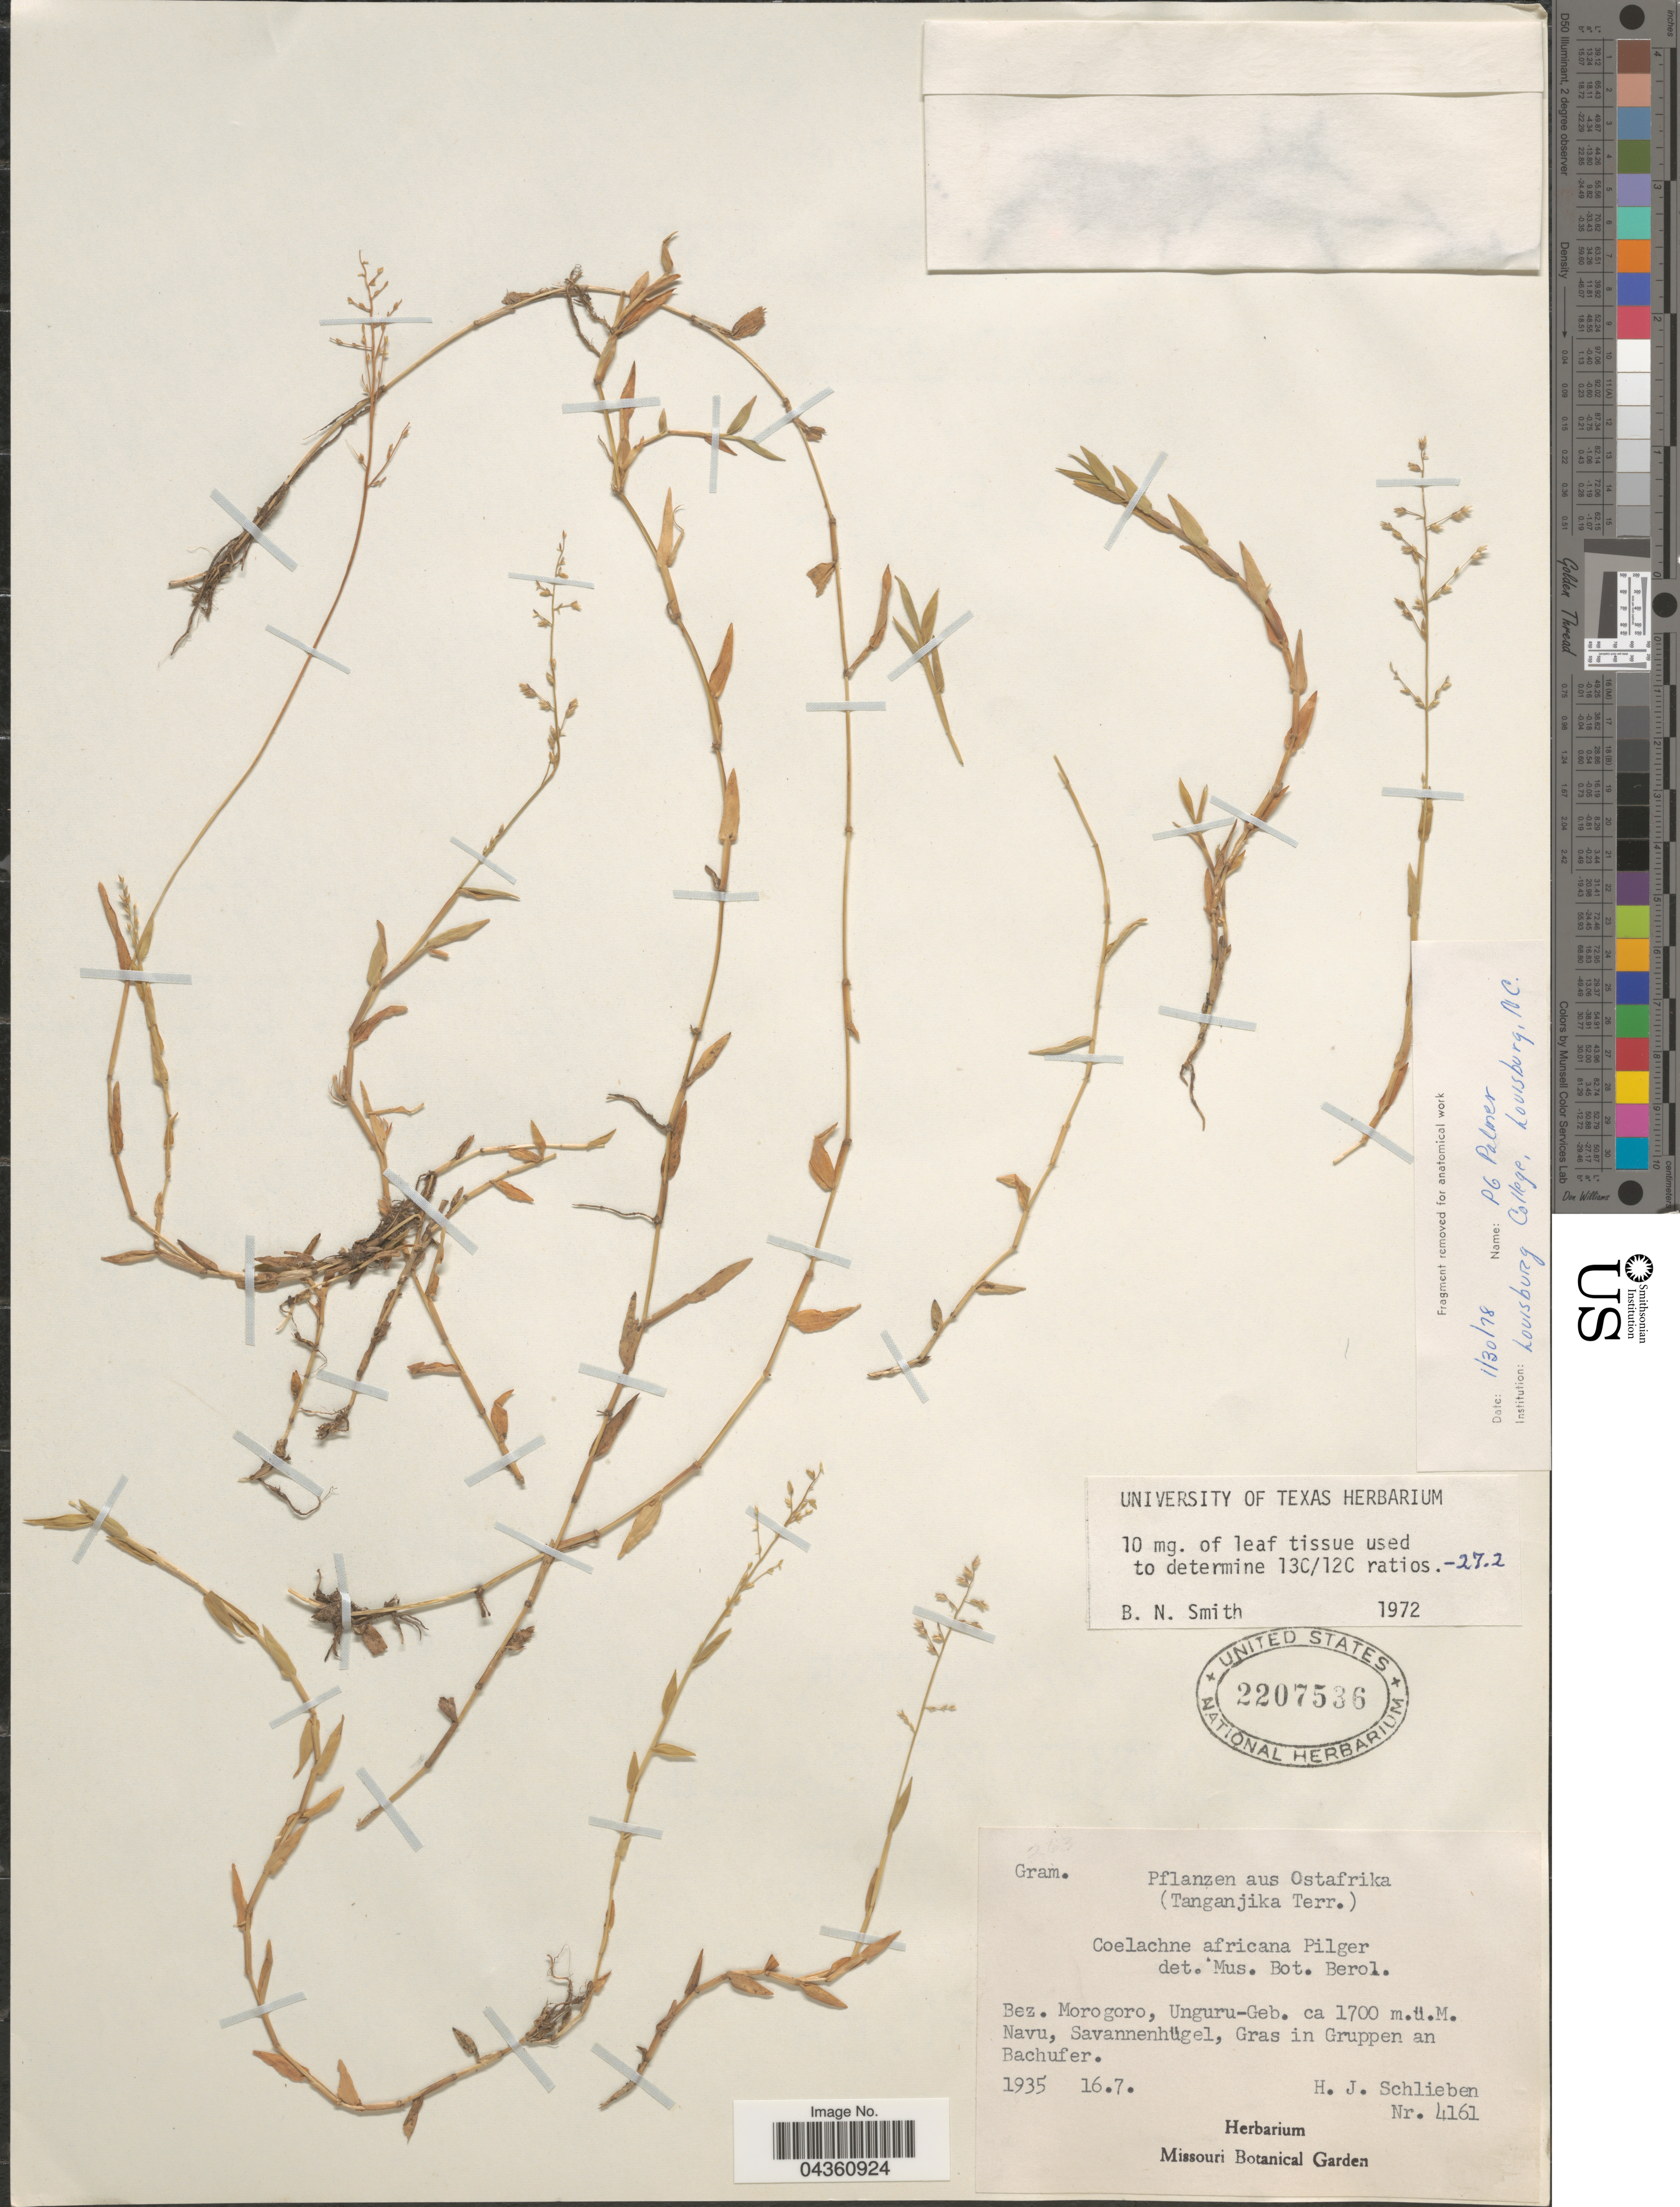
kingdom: Plantae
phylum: Tracheophyta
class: Liliopsida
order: Poales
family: Poaceae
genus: Coelachne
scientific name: Coelachne africana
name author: Pilg.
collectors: H. J. Schlieben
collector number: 4161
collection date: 1935-07-16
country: Tanzania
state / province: Morogoro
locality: Ostafrika (Tanganjika Terr.). Bez. Morogoro, Unguru-Geb. Navu.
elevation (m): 1700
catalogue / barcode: US 2207536